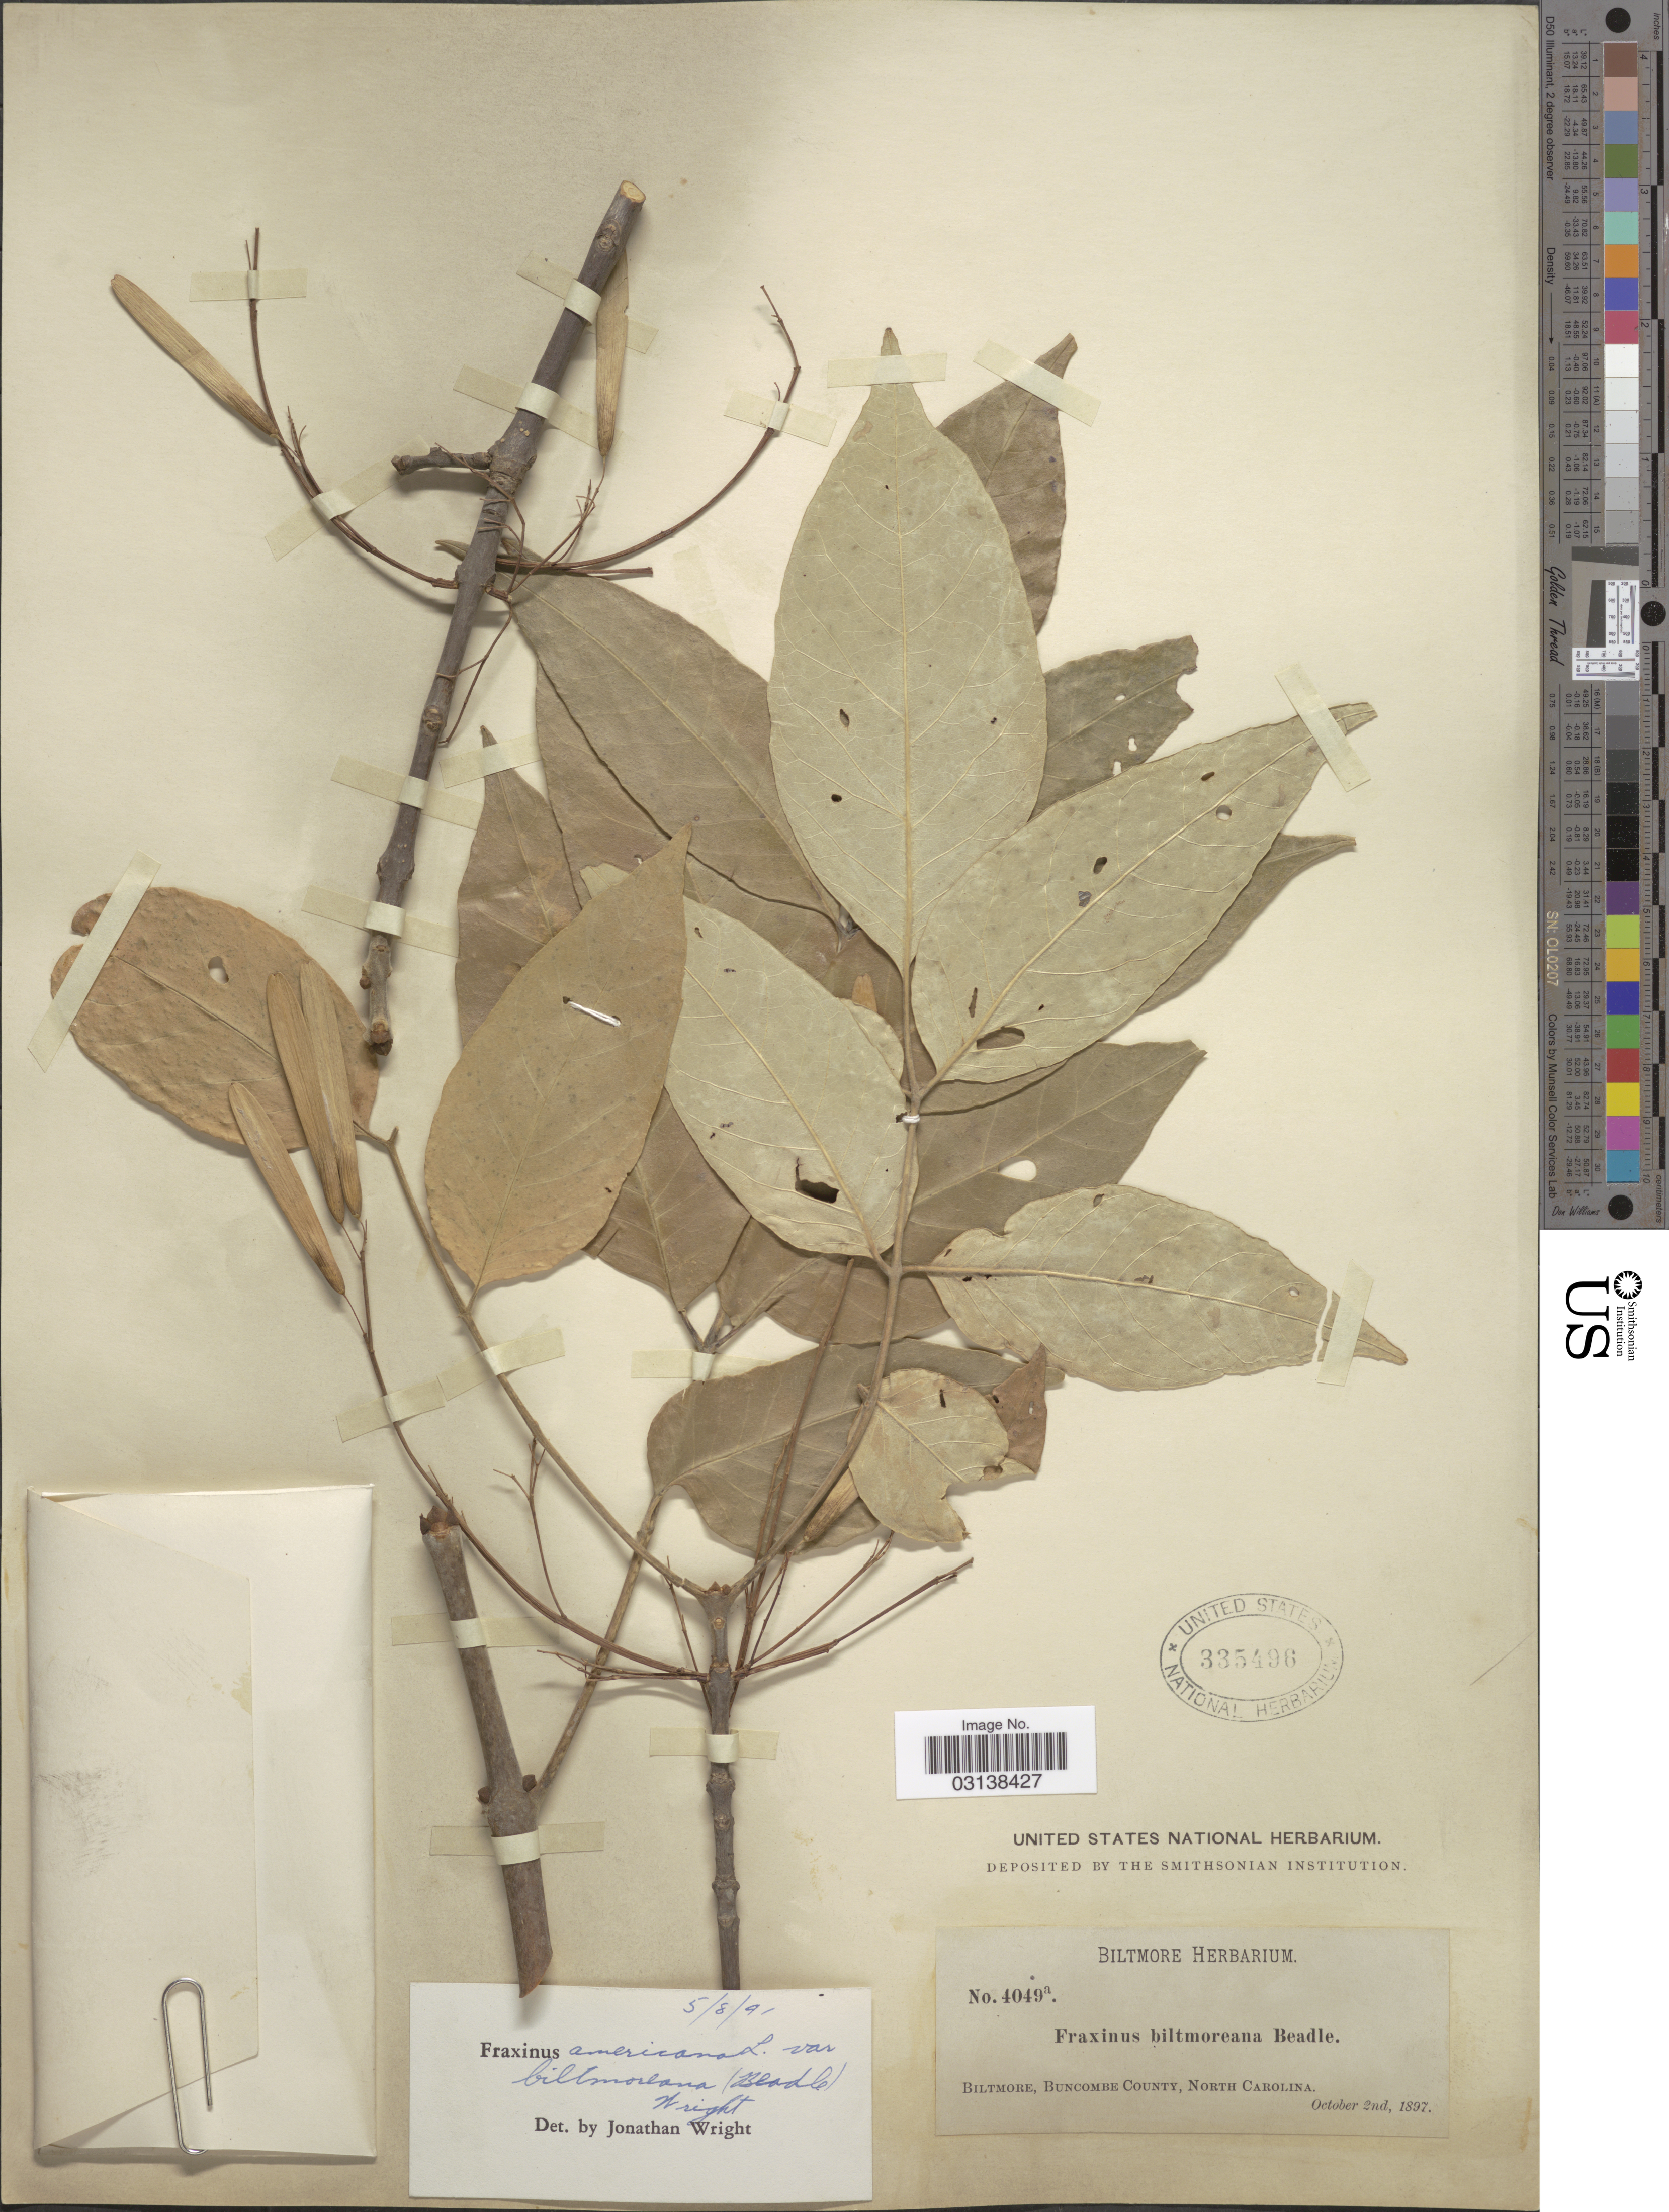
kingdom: Plantae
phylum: Tracheophyta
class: Magnoliopsida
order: Lamiales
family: Oleaceae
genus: Fraxinus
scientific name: Fraxinus americana var. biltmoreana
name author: (Beadle) J.W. Wright ex Fernald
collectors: ex herb. Biltmore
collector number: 4049a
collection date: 1897-10-02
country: United States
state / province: North Carolina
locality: Biltmore, Buncombe County.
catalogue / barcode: US 335496